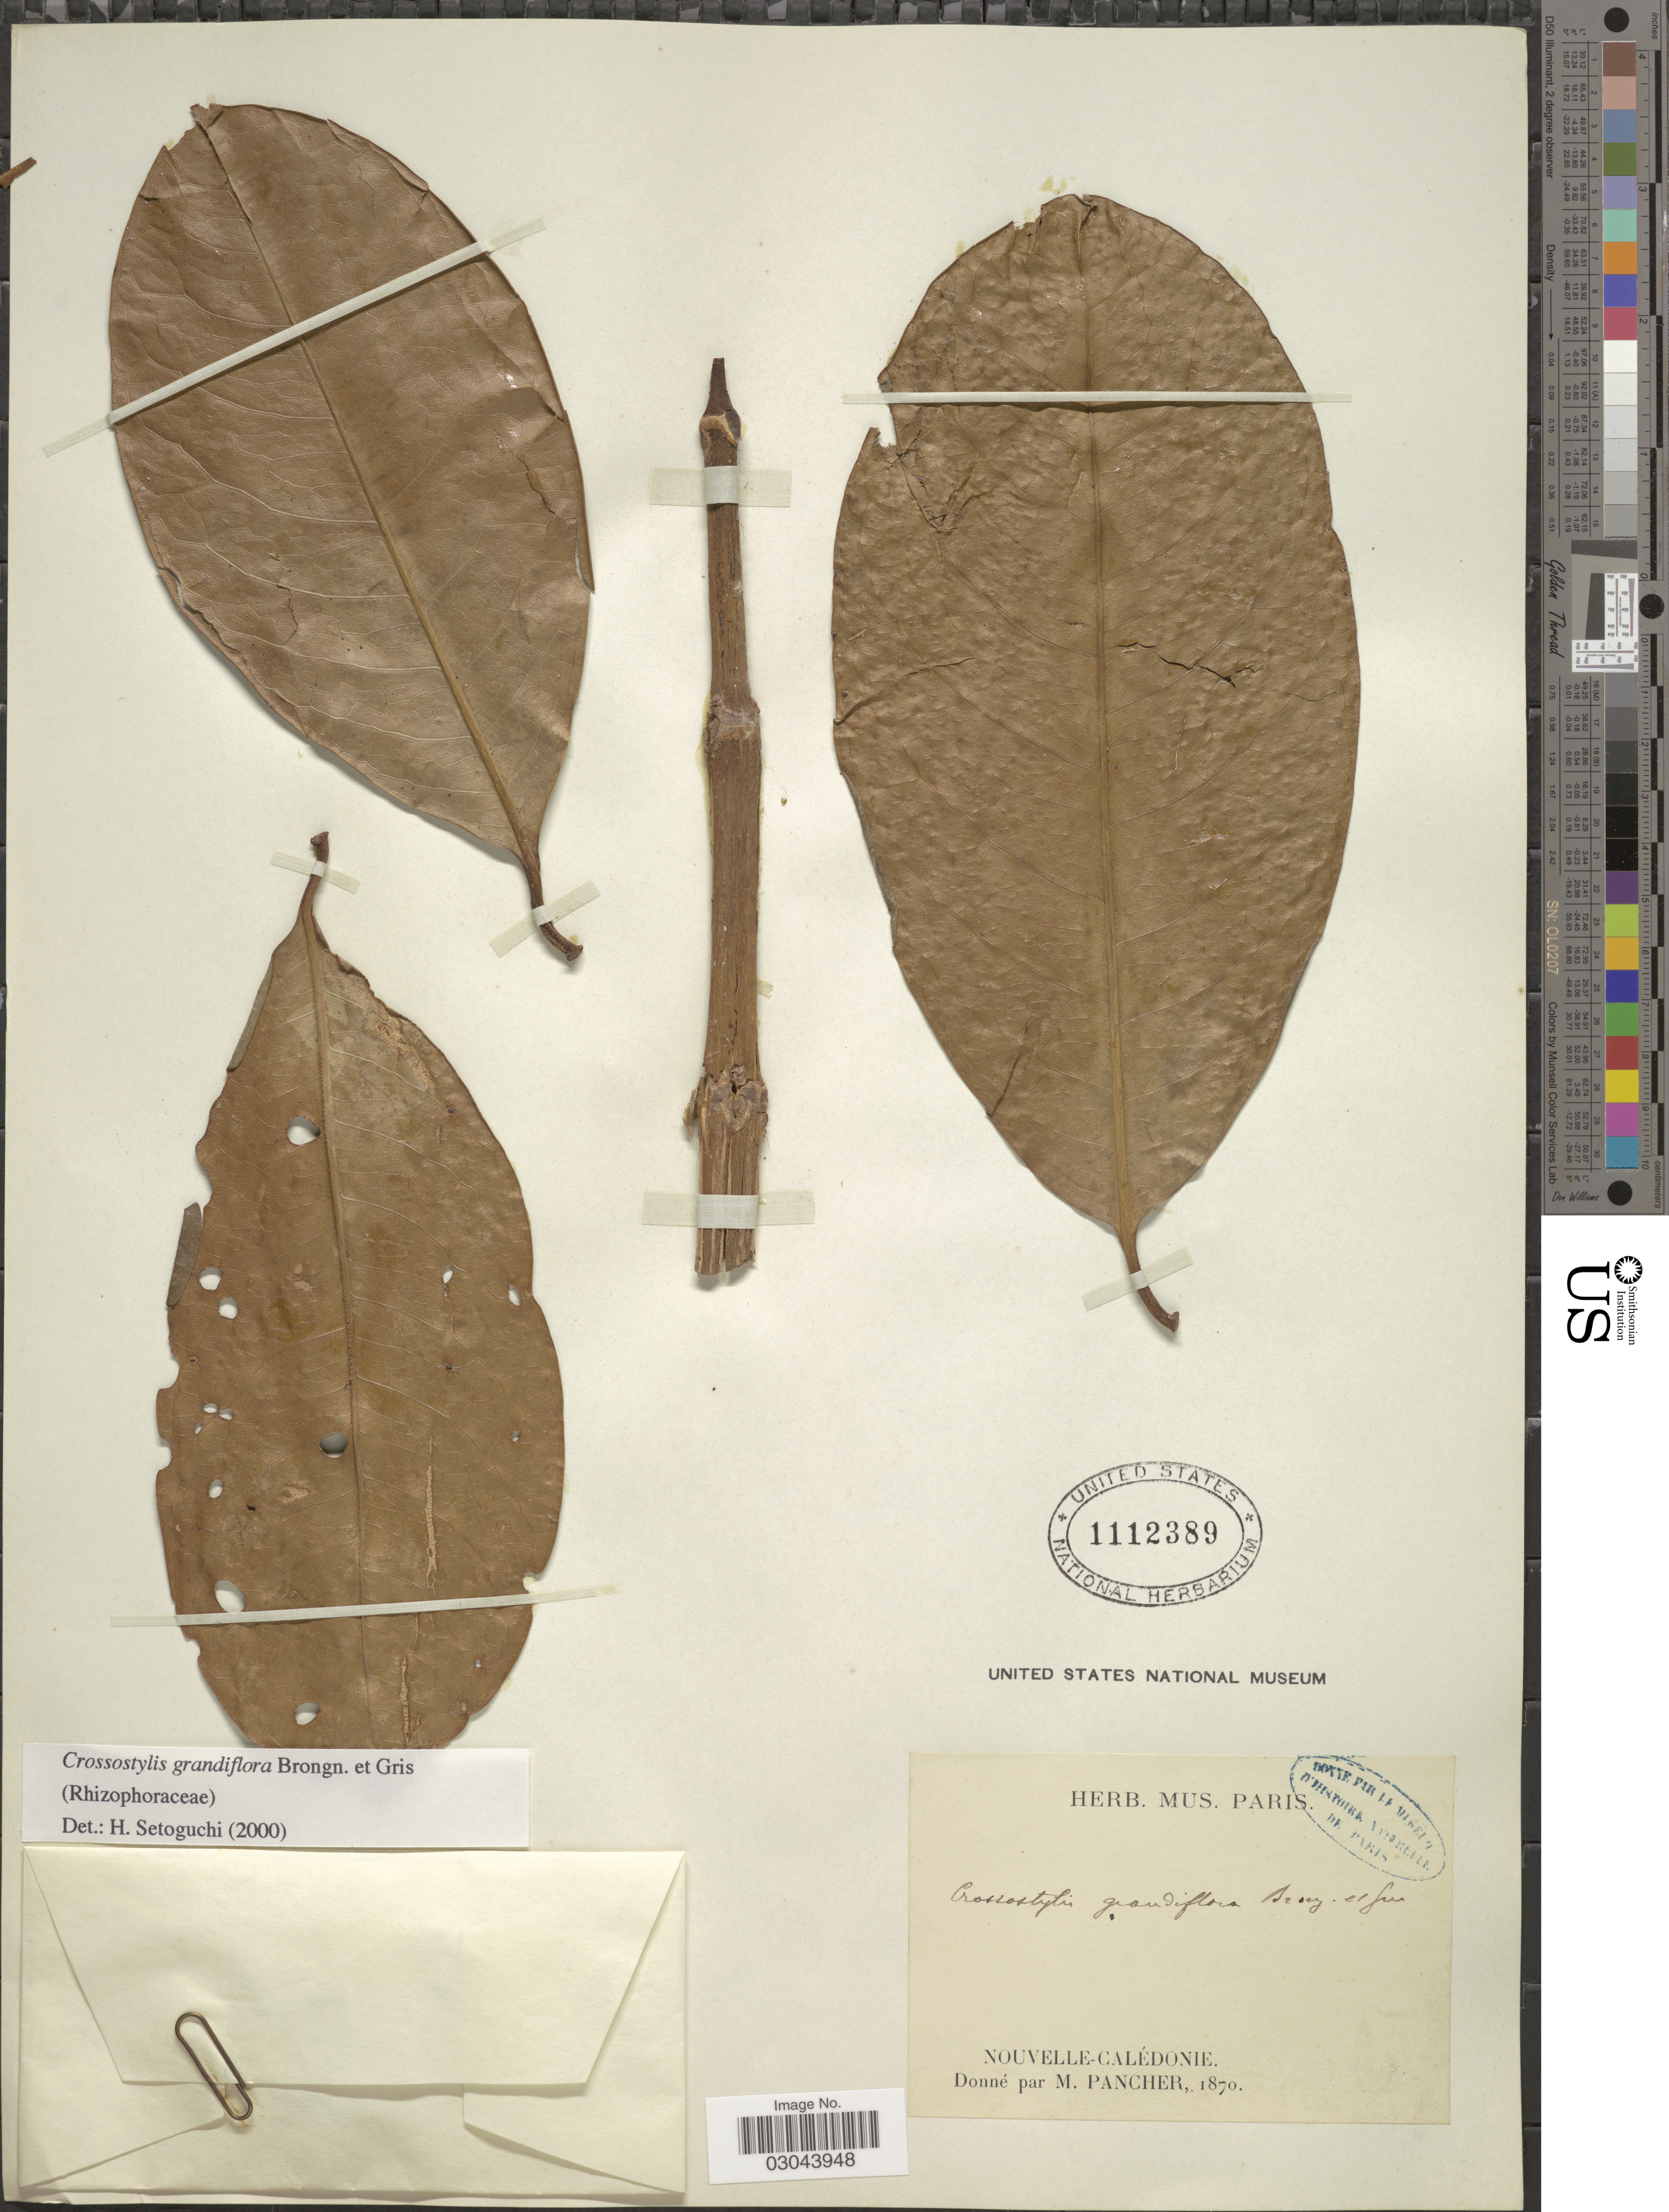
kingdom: Plantae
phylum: Tracheophyta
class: Magnoliopsida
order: Malpighiales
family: Rhizophoraceae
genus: Crossostylis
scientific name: Crossostylis grandiflora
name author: Pancher ex Brongn. & Gris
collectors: ex herb. Mus. Paris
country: New Caledonia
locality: Nouvelle-Calédonie.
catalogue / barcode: US 1112389